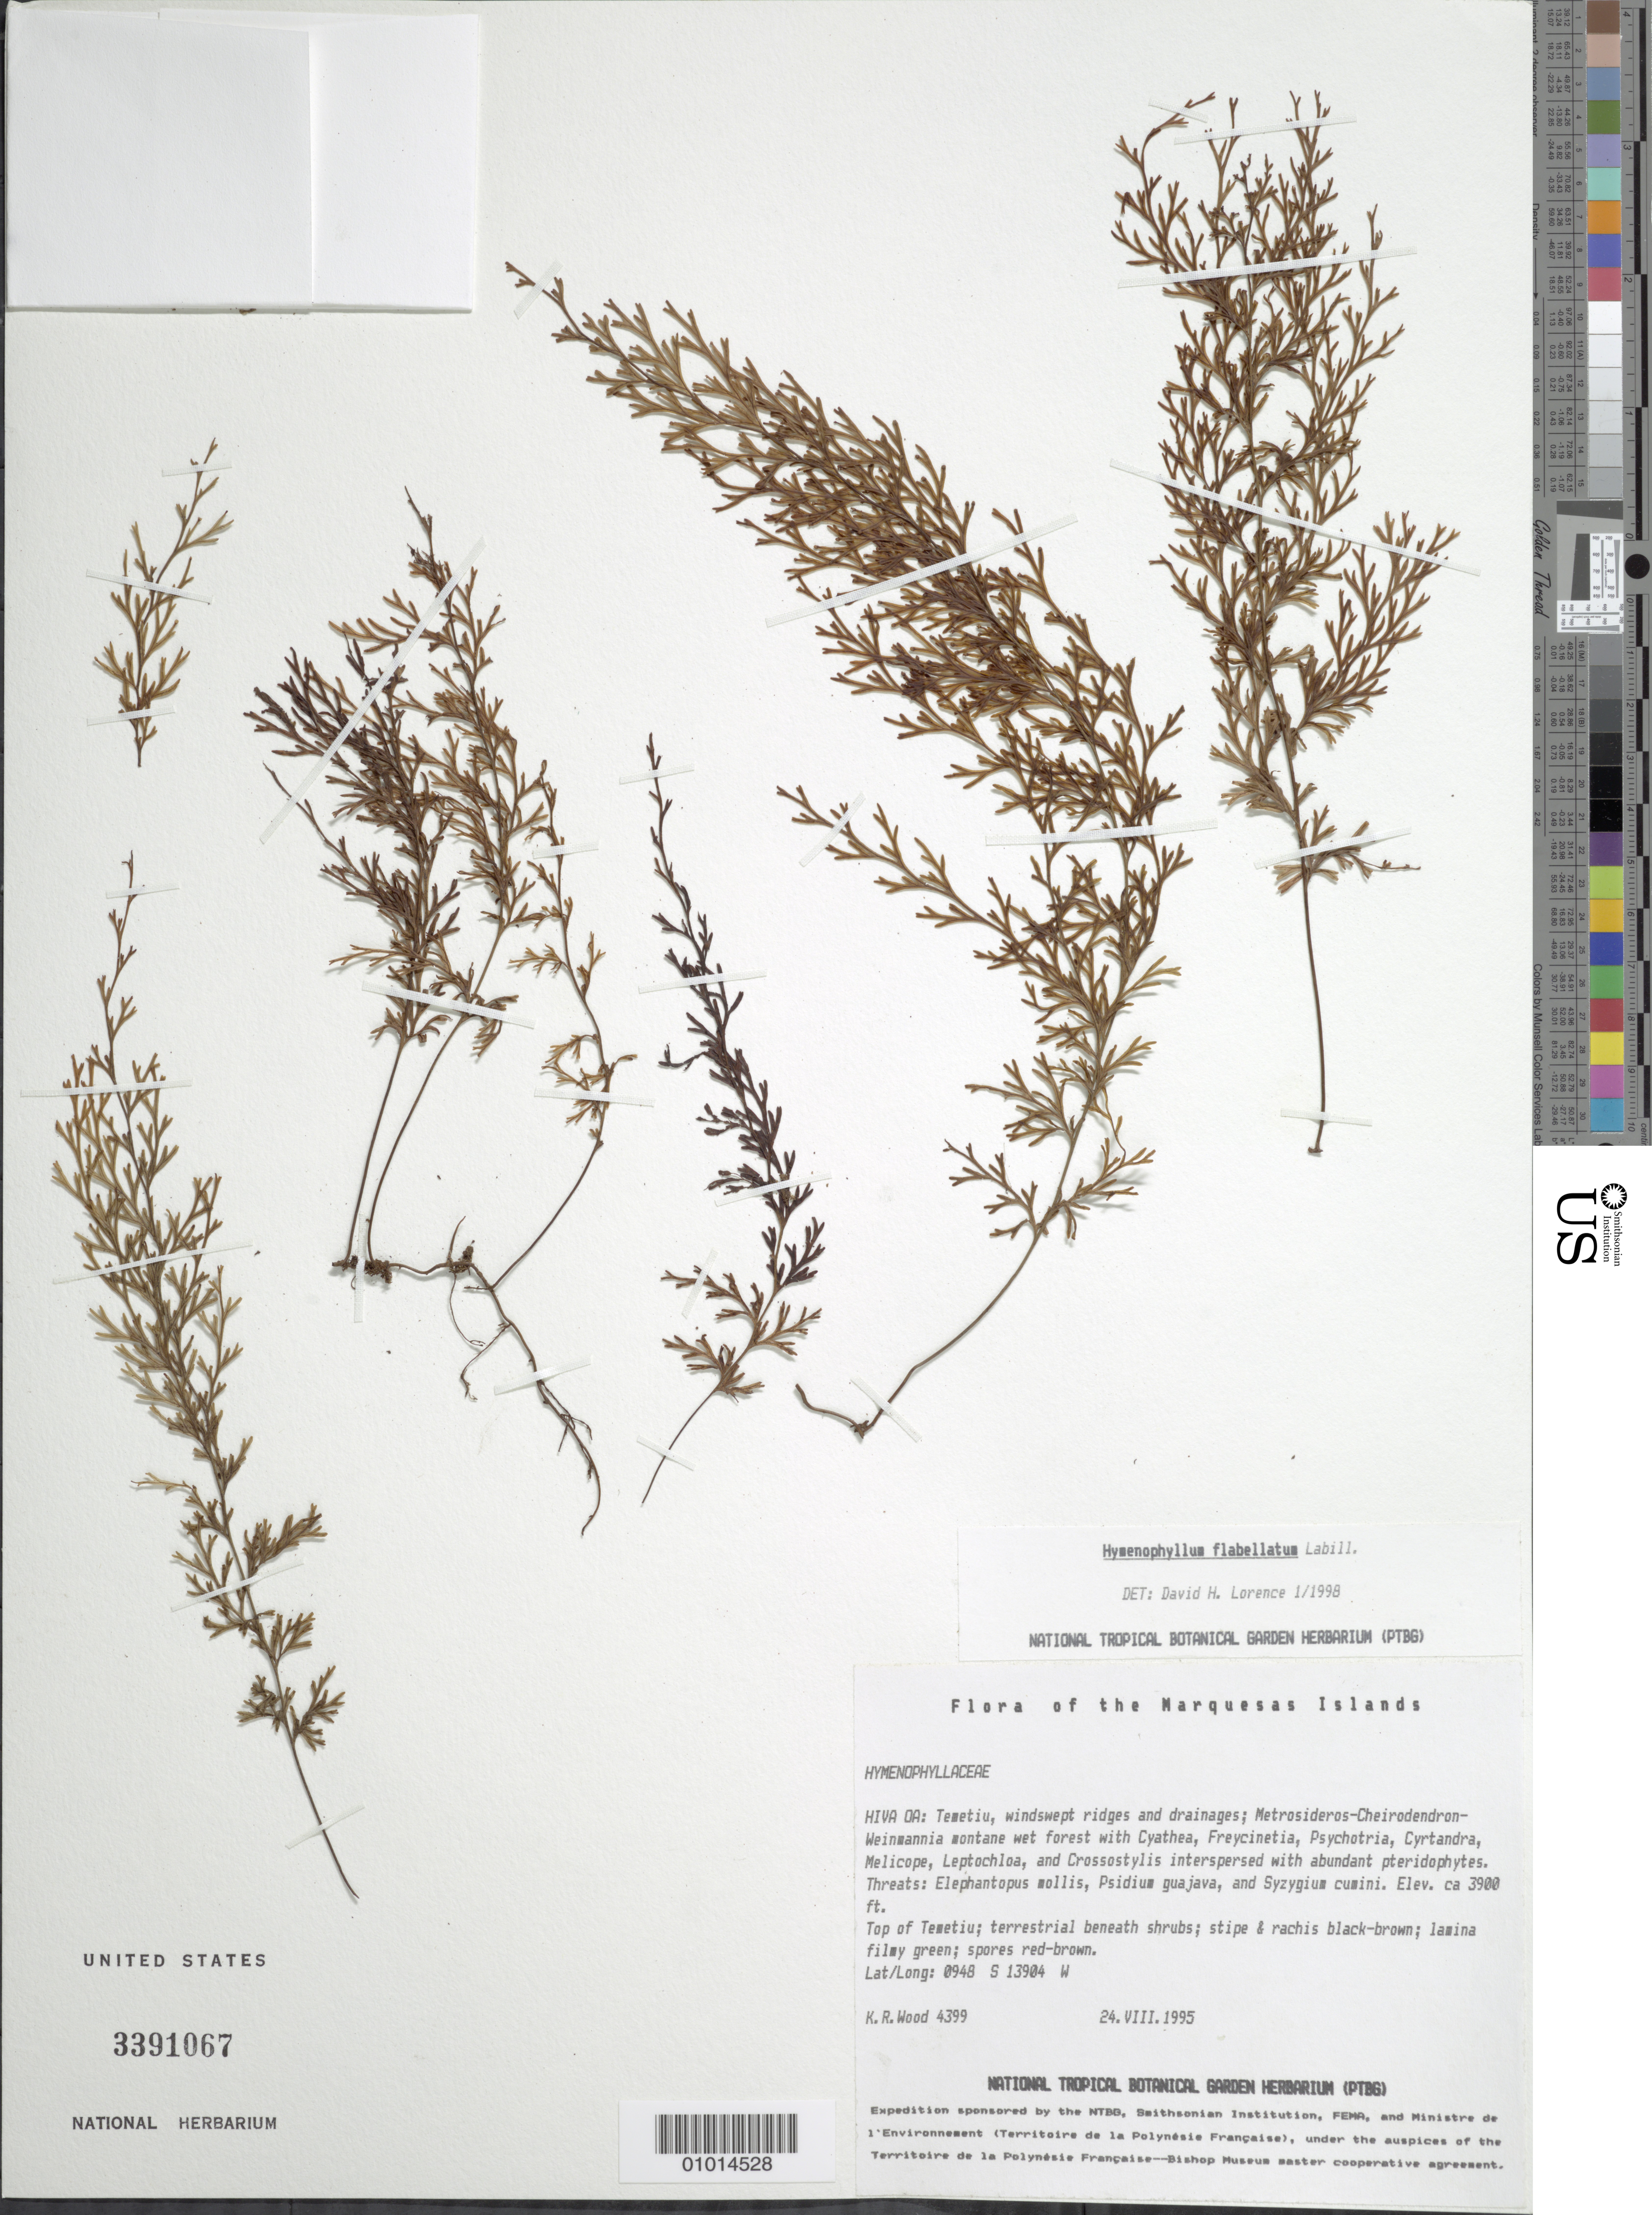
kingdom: Plantae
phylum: Tracheophyta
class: Polypodiopsida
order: Hymenophyllales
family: Hymenophyllaceae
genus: Hymenophyllum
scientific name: Hymenophyllum flabellatum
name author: Labill.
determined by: Lorence, David H., (PTBG), National Tropical Botanical Garden (UNITED STATES)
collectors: K. R. Wood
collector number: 4399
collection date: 1995-08-24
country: French Polynesia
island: Hiva Oa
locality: Temetiu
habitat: windswept ridges and drainages, In Metrosideros-Cheirodendron-Weinmannia montane wet forest and Cyathea-Freycinetia interspersed with rich pteridophyte forests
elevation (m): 1189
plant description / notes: Elaphantopsis mollis, Psidium guajava, Syzygium cuminii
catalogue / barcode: US 3391067